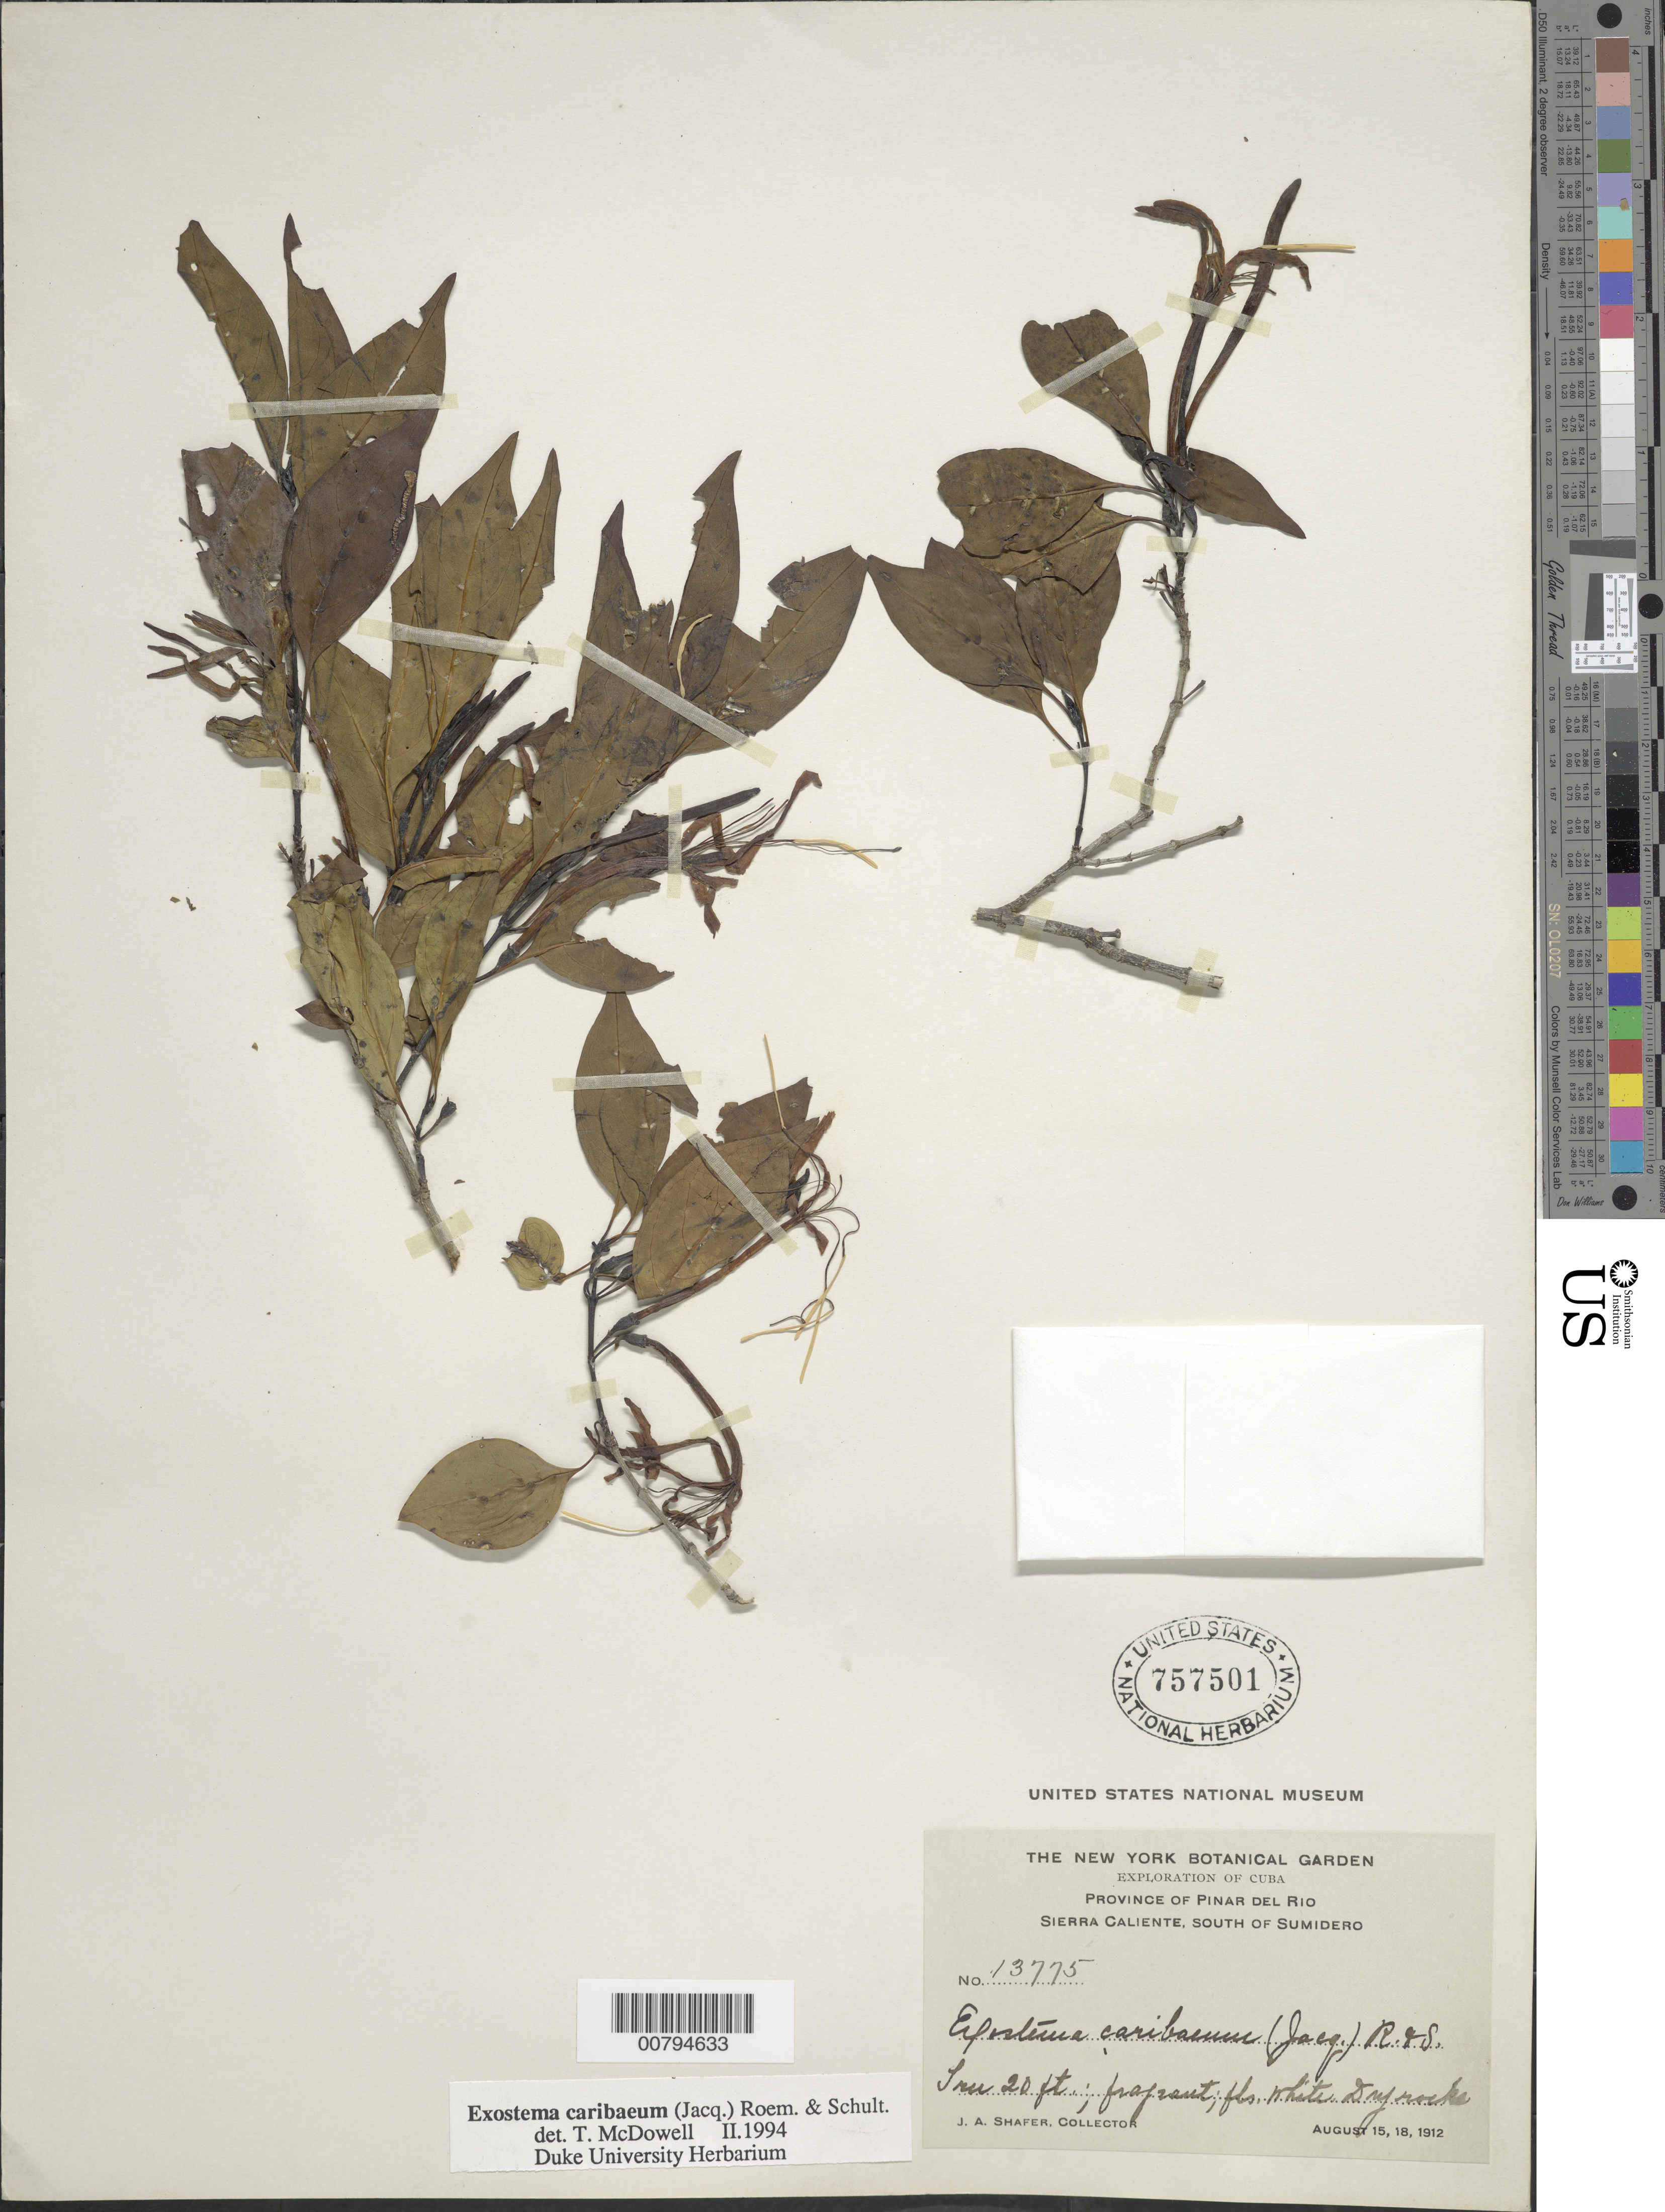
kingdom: Plantae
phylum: Tracheophyta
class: Magnoliopsida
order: Gentianales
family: Rubiaceae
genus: Exostema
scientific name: Exostema caribaeum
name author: (Jacq.) Roem. & Schult.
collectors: J. A. Shafer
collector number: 13775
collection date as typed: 15 Aug 1912 and 18 Aug 1912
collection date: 1912-08-15,1912-08-18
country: Cuba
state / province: Pinar del Río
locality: Sierra Caliente, south of Sumidero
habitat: Dry rocks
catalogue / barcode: US 757501